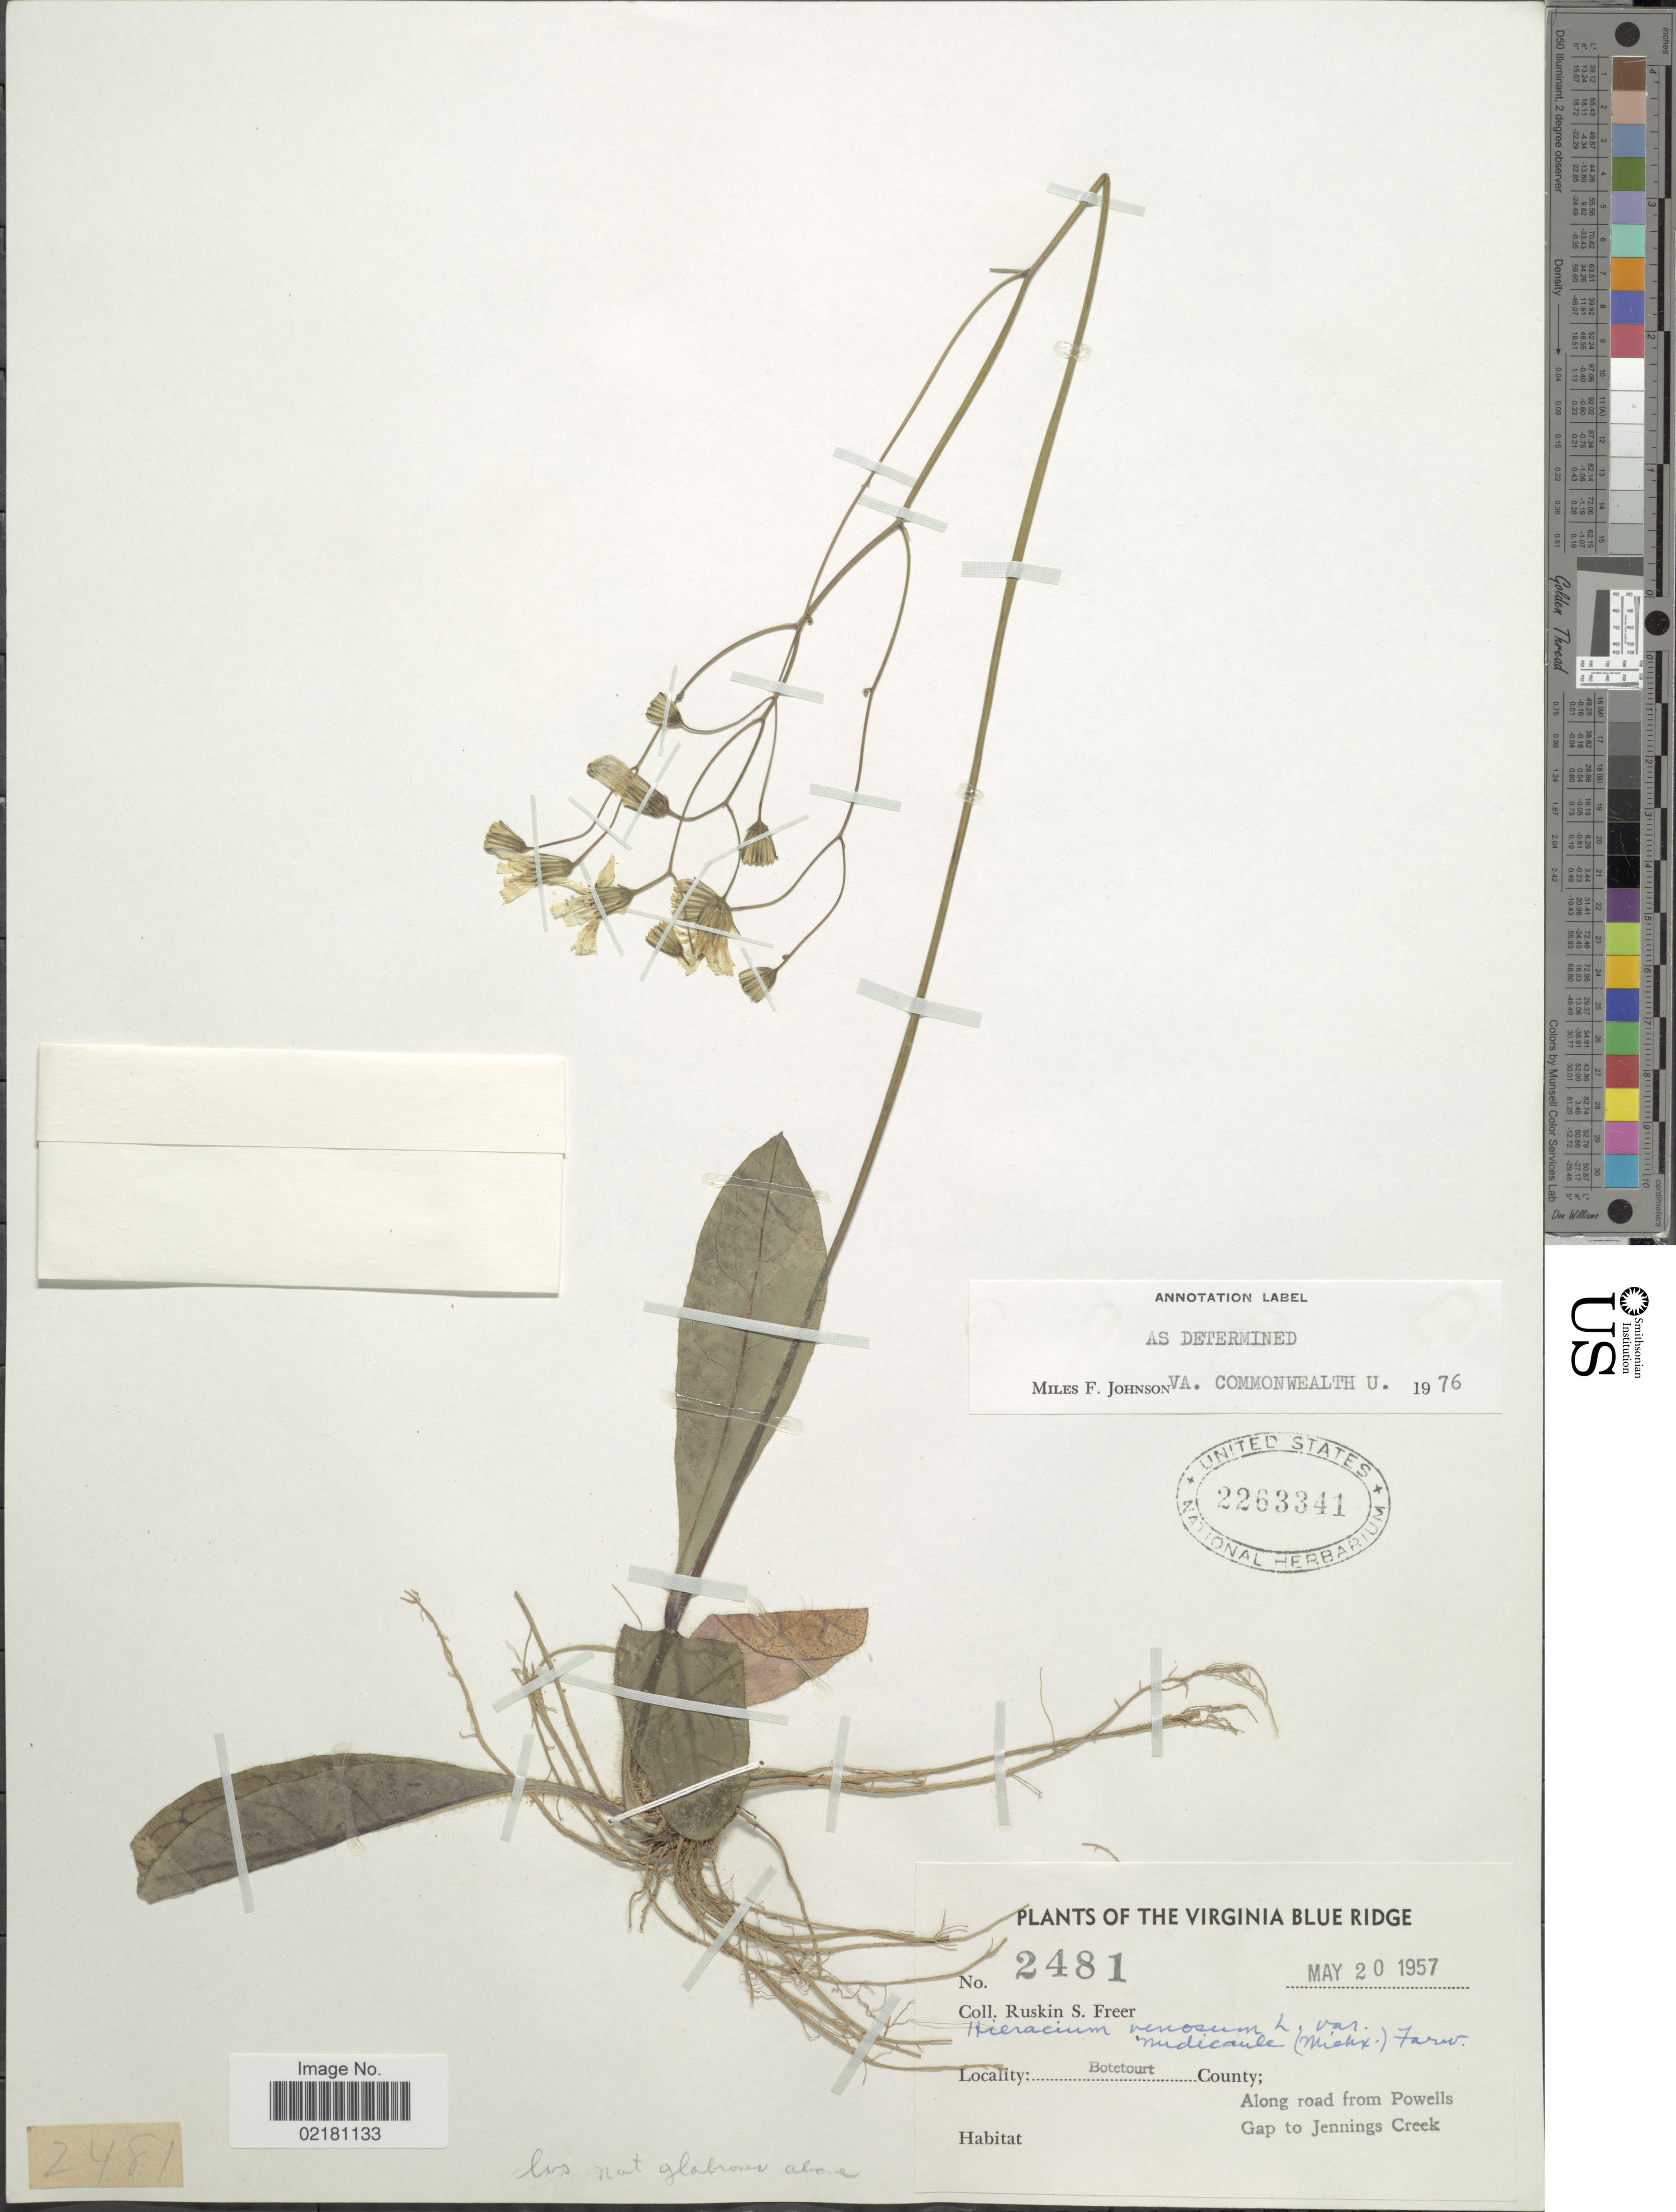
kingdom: Plantae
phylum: Tracheophyta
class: Magnoliopsida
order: Asterales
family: Asteraceae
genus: Hieracium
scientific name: Hieracium venosum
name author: L.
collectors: R. Freer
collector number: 2481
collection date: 1957-05-20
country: United States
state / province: Virginia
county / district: Botetourt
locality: Virginia Blue Ridge. Botetourt County; Along road from Powells Gap to Jennings Creek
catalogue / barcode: US 2263341